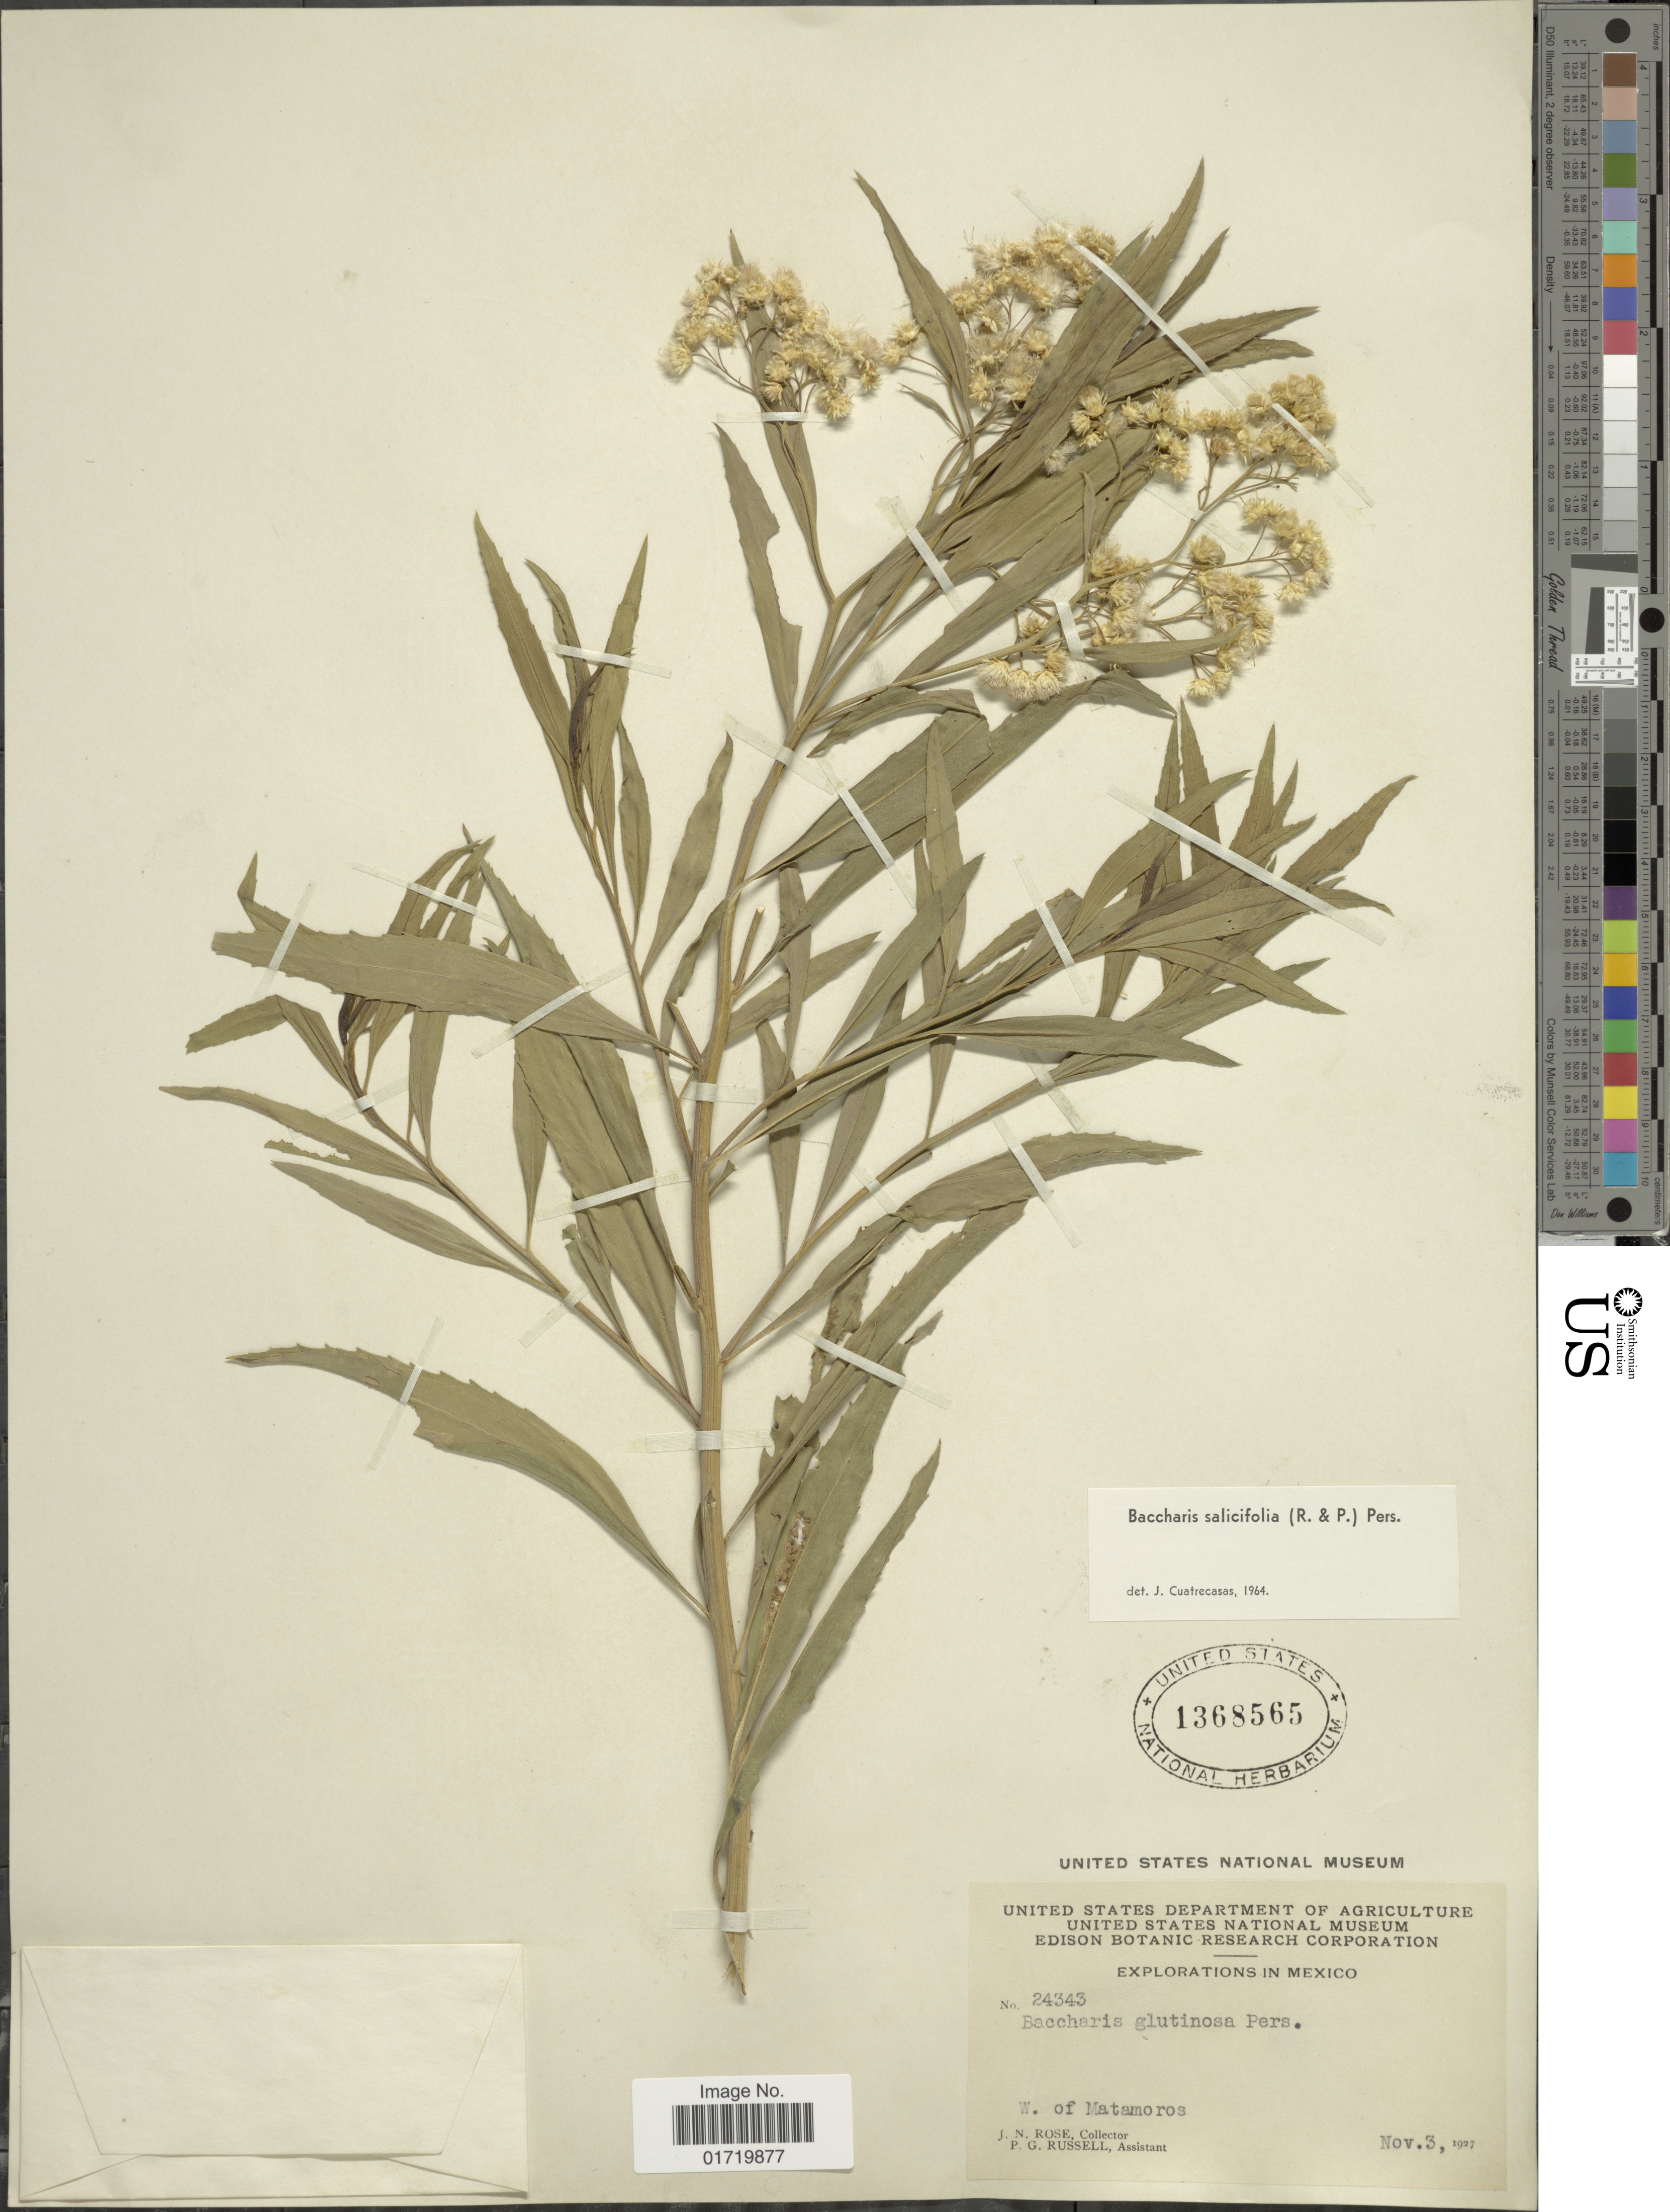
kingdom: Plantae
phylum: Tracheophyta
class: Magnoliopsida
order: Asterales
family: Asteraceae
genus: Baccharis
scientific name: Baccharis salicifolia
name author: (Ruiz & Pav.) Pers.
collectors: J. N. Rose & P. G. Russell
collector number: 24343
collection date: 1927-11-03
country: Mexico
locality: W. of Matamoros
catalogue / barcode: US 1368565